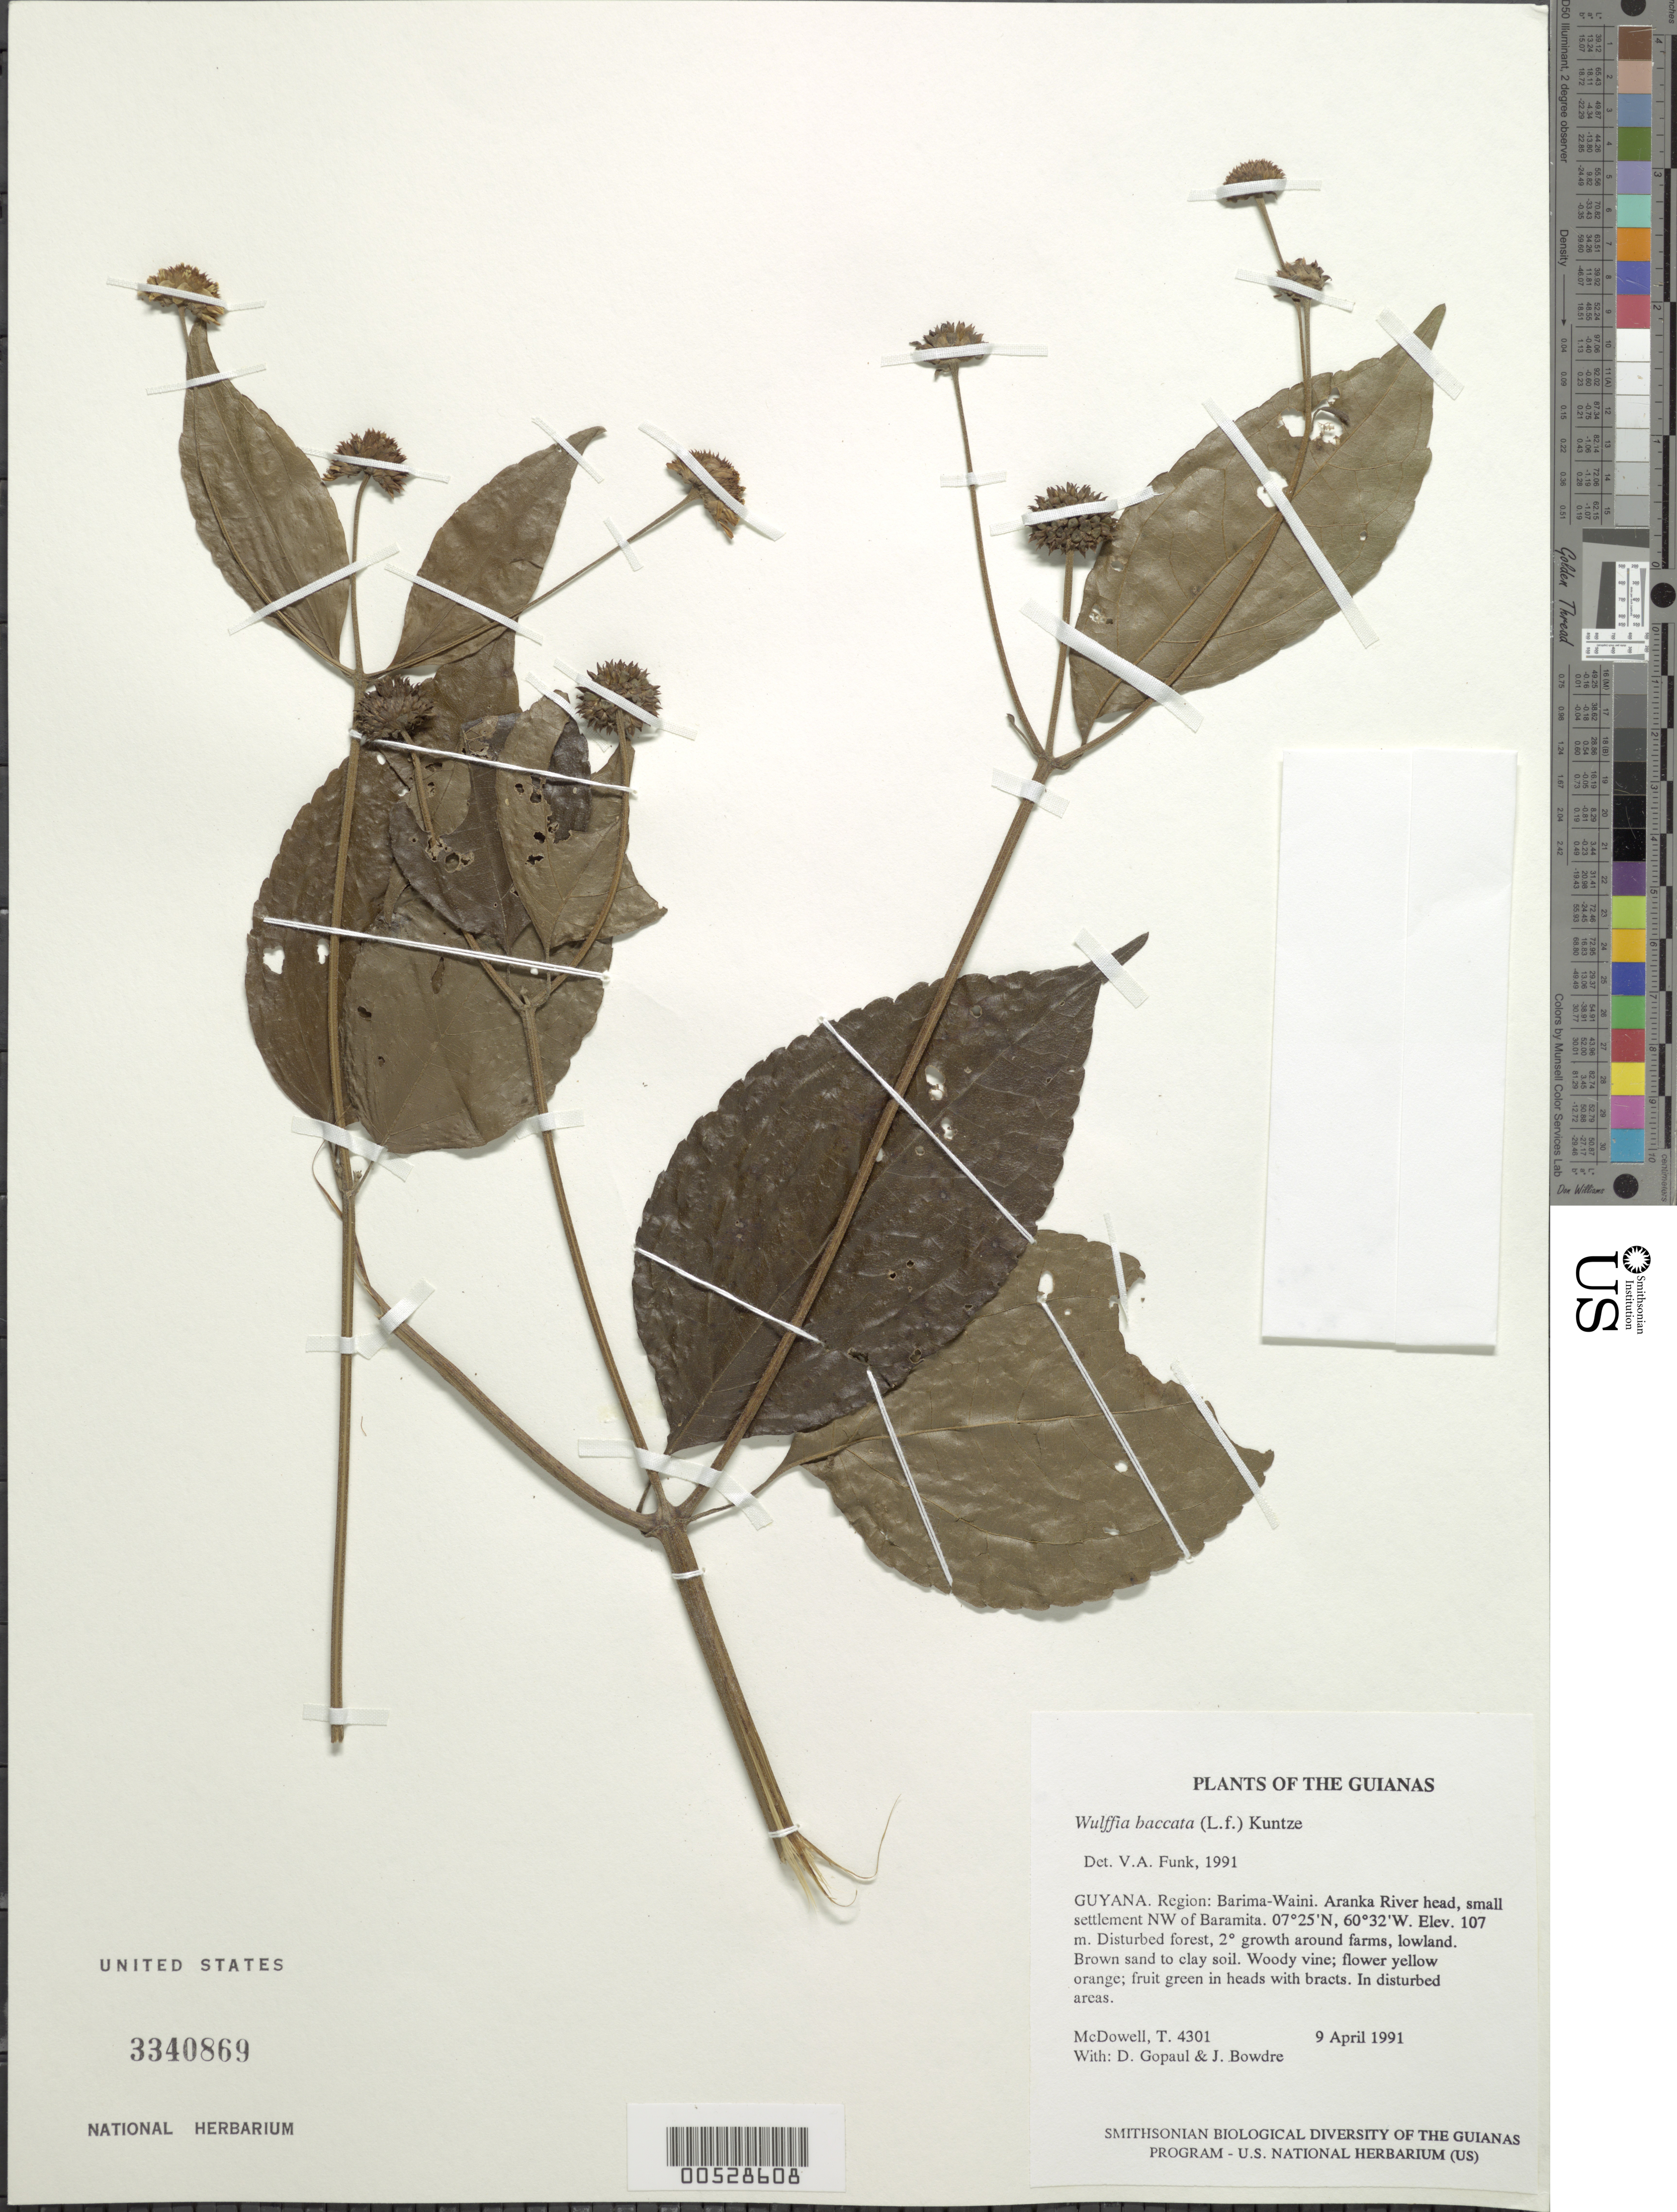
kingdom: Plantae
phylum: Tracheophyta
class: Magnoliopsida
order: Asterales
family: Asteraceae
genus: Wulffia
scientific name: Wulffia baccata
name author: (L. f.) Kuntze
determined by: Funk, Vicki A., (BOT), Smithsonian Institution - National Museum of Natural History (UNITED STATES)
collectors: T. McDowell, D. Gopaul & J. Bowdre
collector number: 4301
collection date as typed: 9 April 1991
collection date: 1991-04-09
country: Guyana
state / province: Barima-Waini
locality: Aranka River head, small settlement NW of Baramita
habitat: Disturbed forest, secondary growth around farms, lowland. Brown sand to clay soil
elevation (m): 107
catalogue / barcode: US 3340869